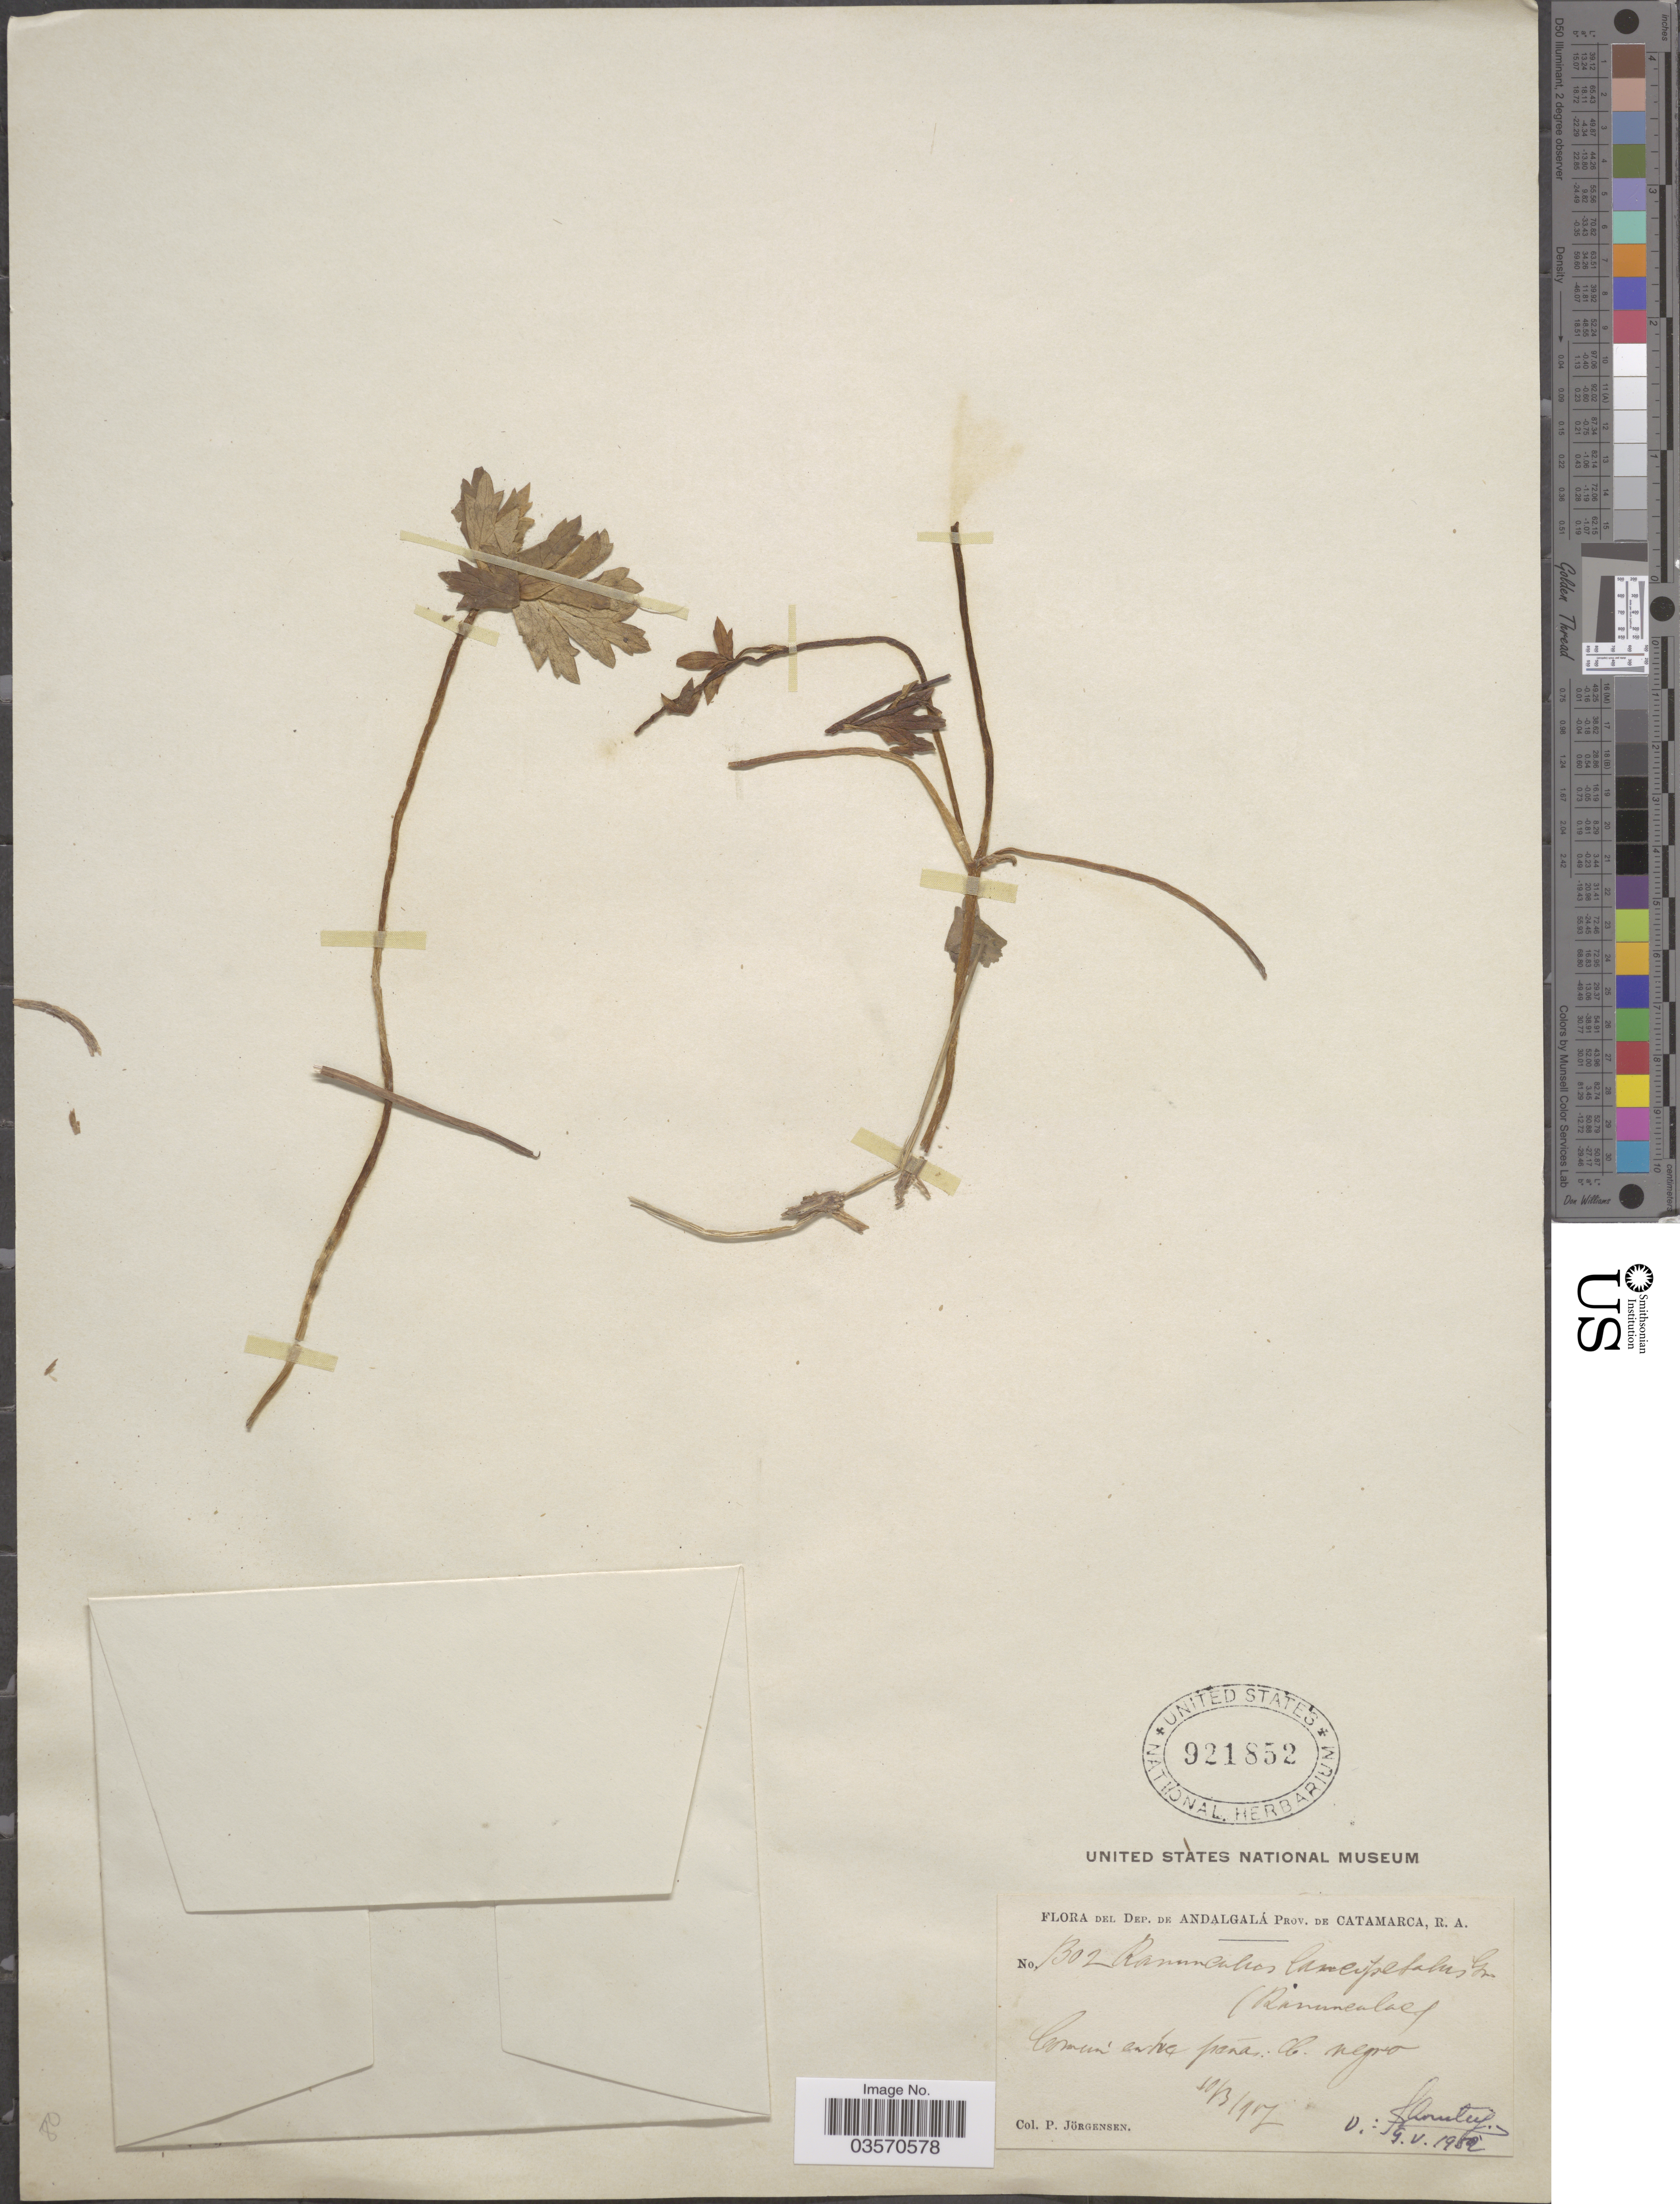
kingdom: Plantae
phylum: Tracheophyta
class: Magnoliopsida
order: Ranunculales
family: Ranunculaceae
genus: Ranunculus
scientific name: Ranunculus lancipetalus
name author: Griseb.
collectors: P. Jörgensen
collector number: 1302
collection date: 1907-03-10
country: Argentina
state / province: Catamarca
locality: Dep. de Andalgalá. Comun entre penas: l. negro.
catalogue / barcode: US 921852